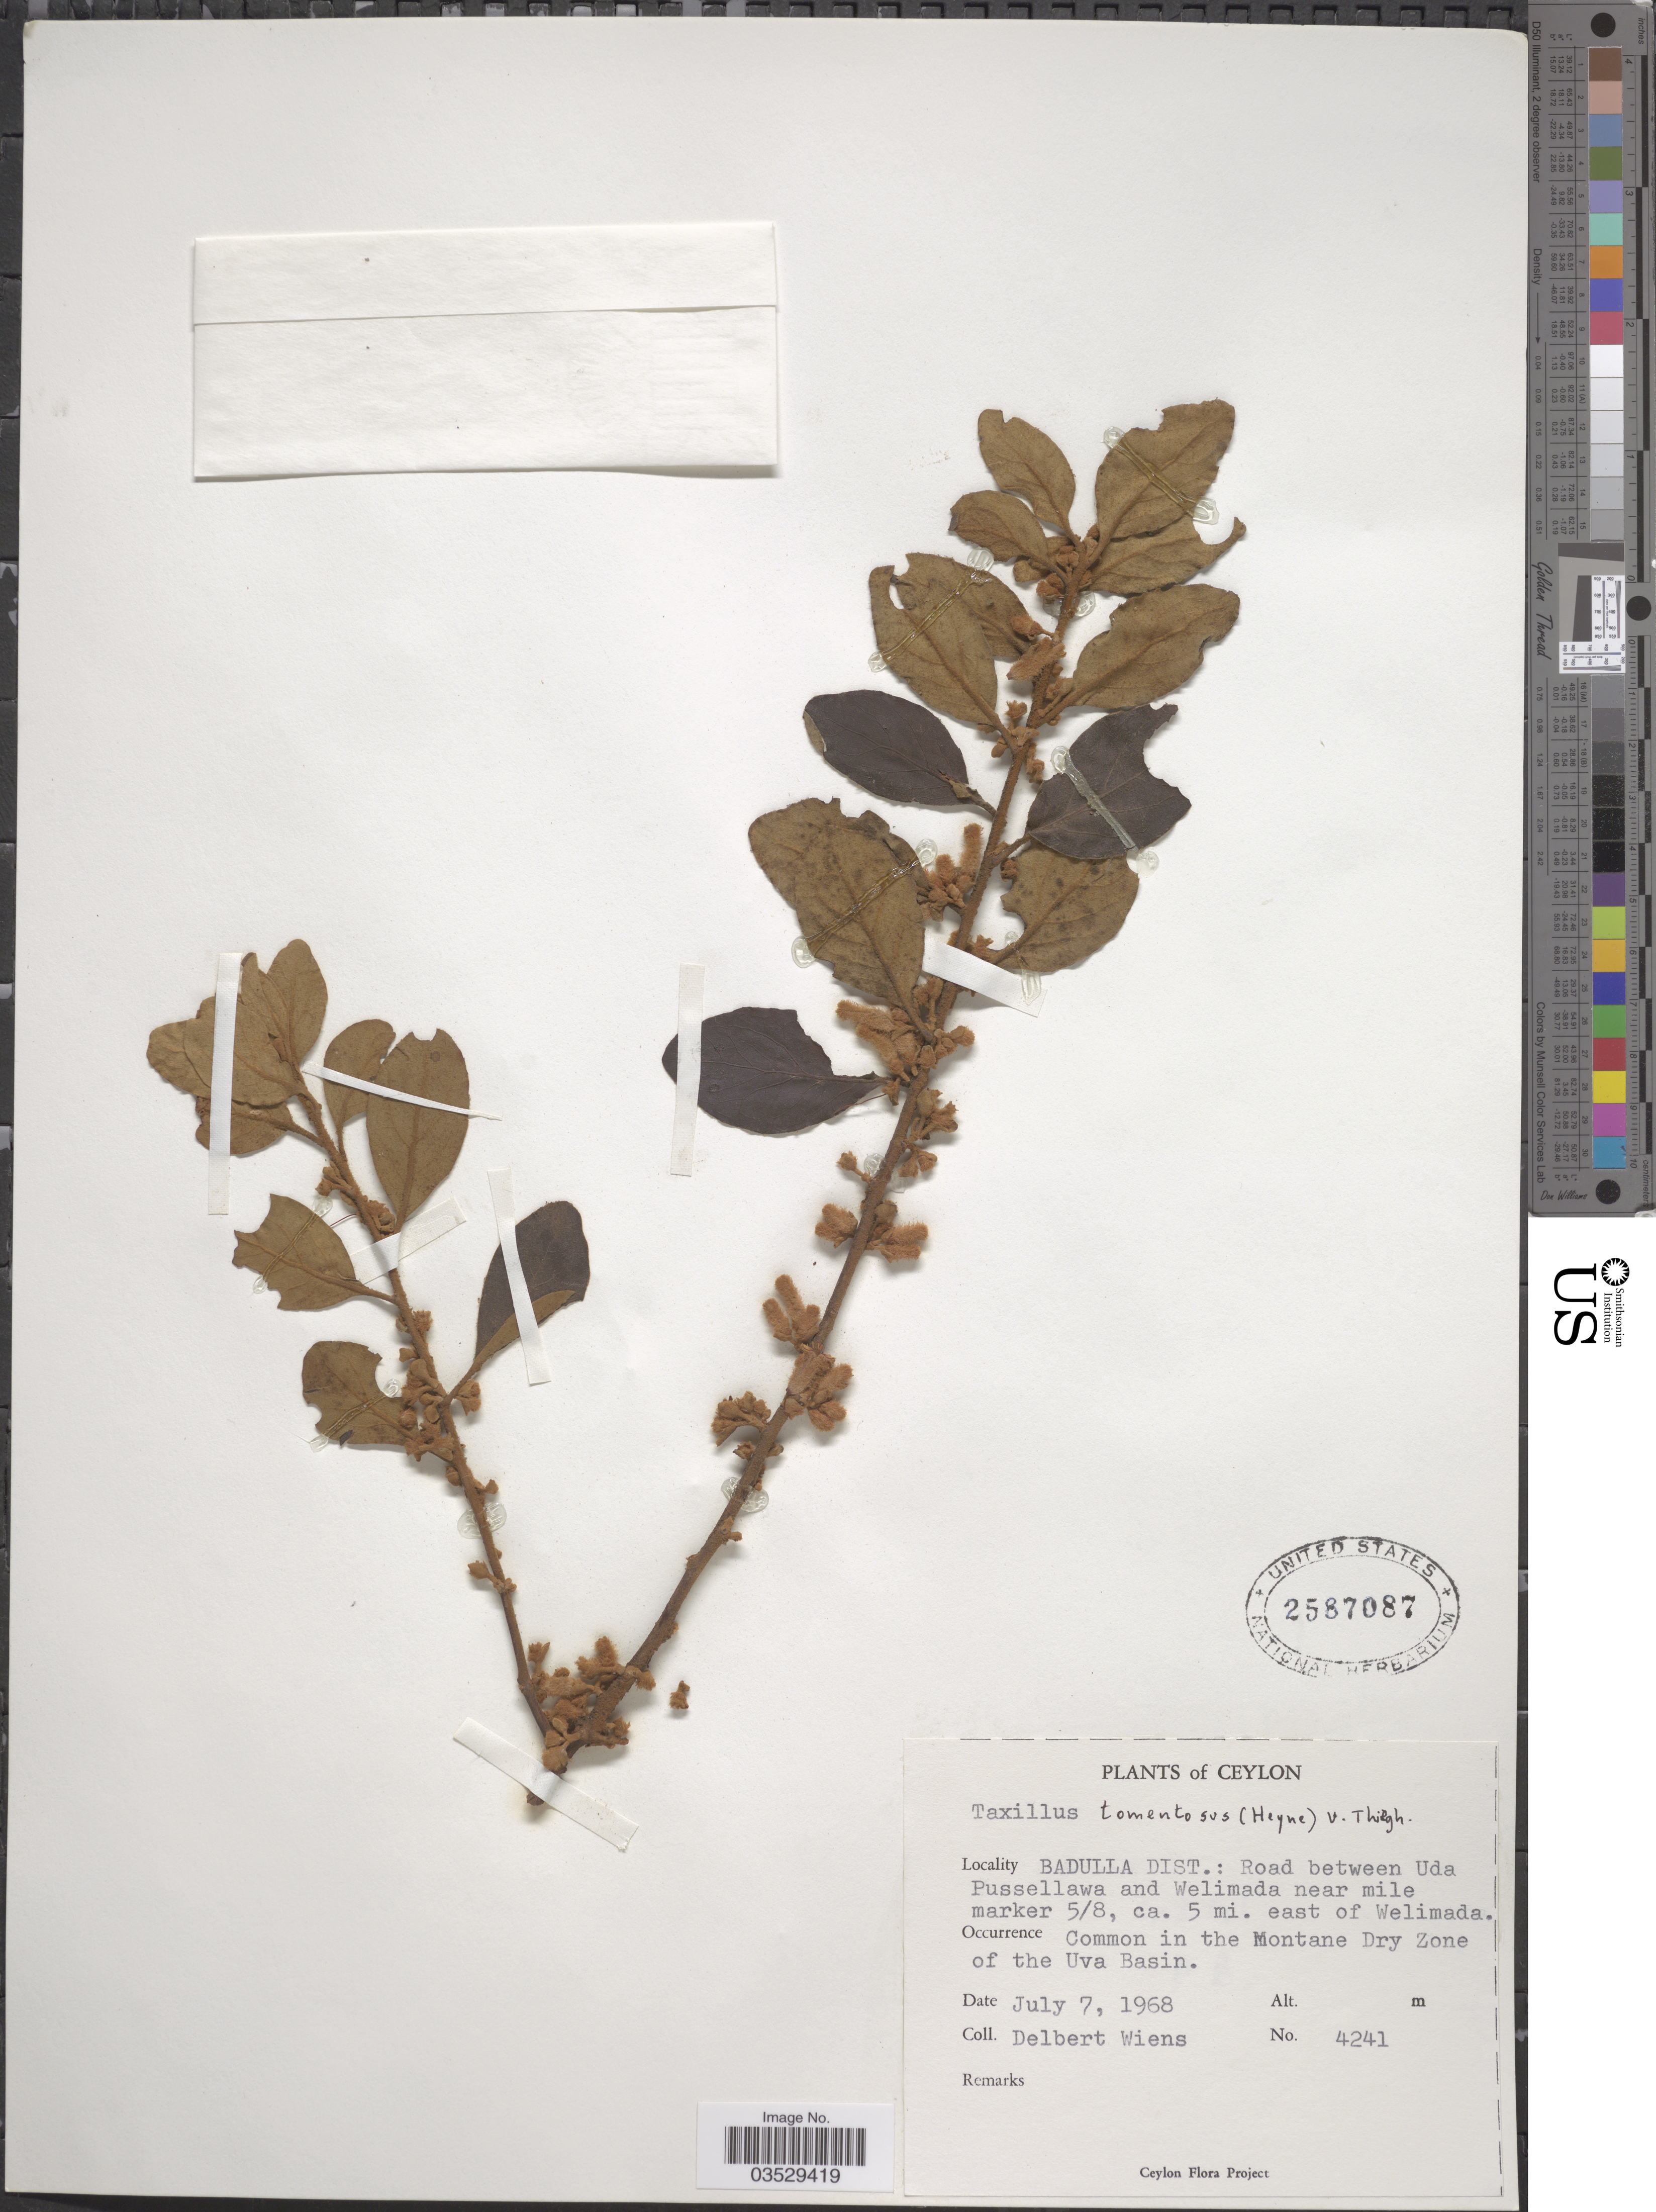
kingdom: Plantae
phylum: Tracheophyta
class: Magnoliopsida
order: Santalales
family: Loranthaceae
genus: Taxillus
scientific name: Taxillus tomentosus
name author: Tiegh.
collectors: D. Wiens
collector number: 4241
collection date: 1968-07-07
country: Sri Lanka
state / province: Uva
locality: Ceylon. Badulla Dist.: Road between Uda Pussellawa and Welimada near Mile marker 5/8, ca. 5 mi. east of Welimada. Common in the Montane Dry Zone of the Uva Basin.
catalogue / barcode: US 2587087